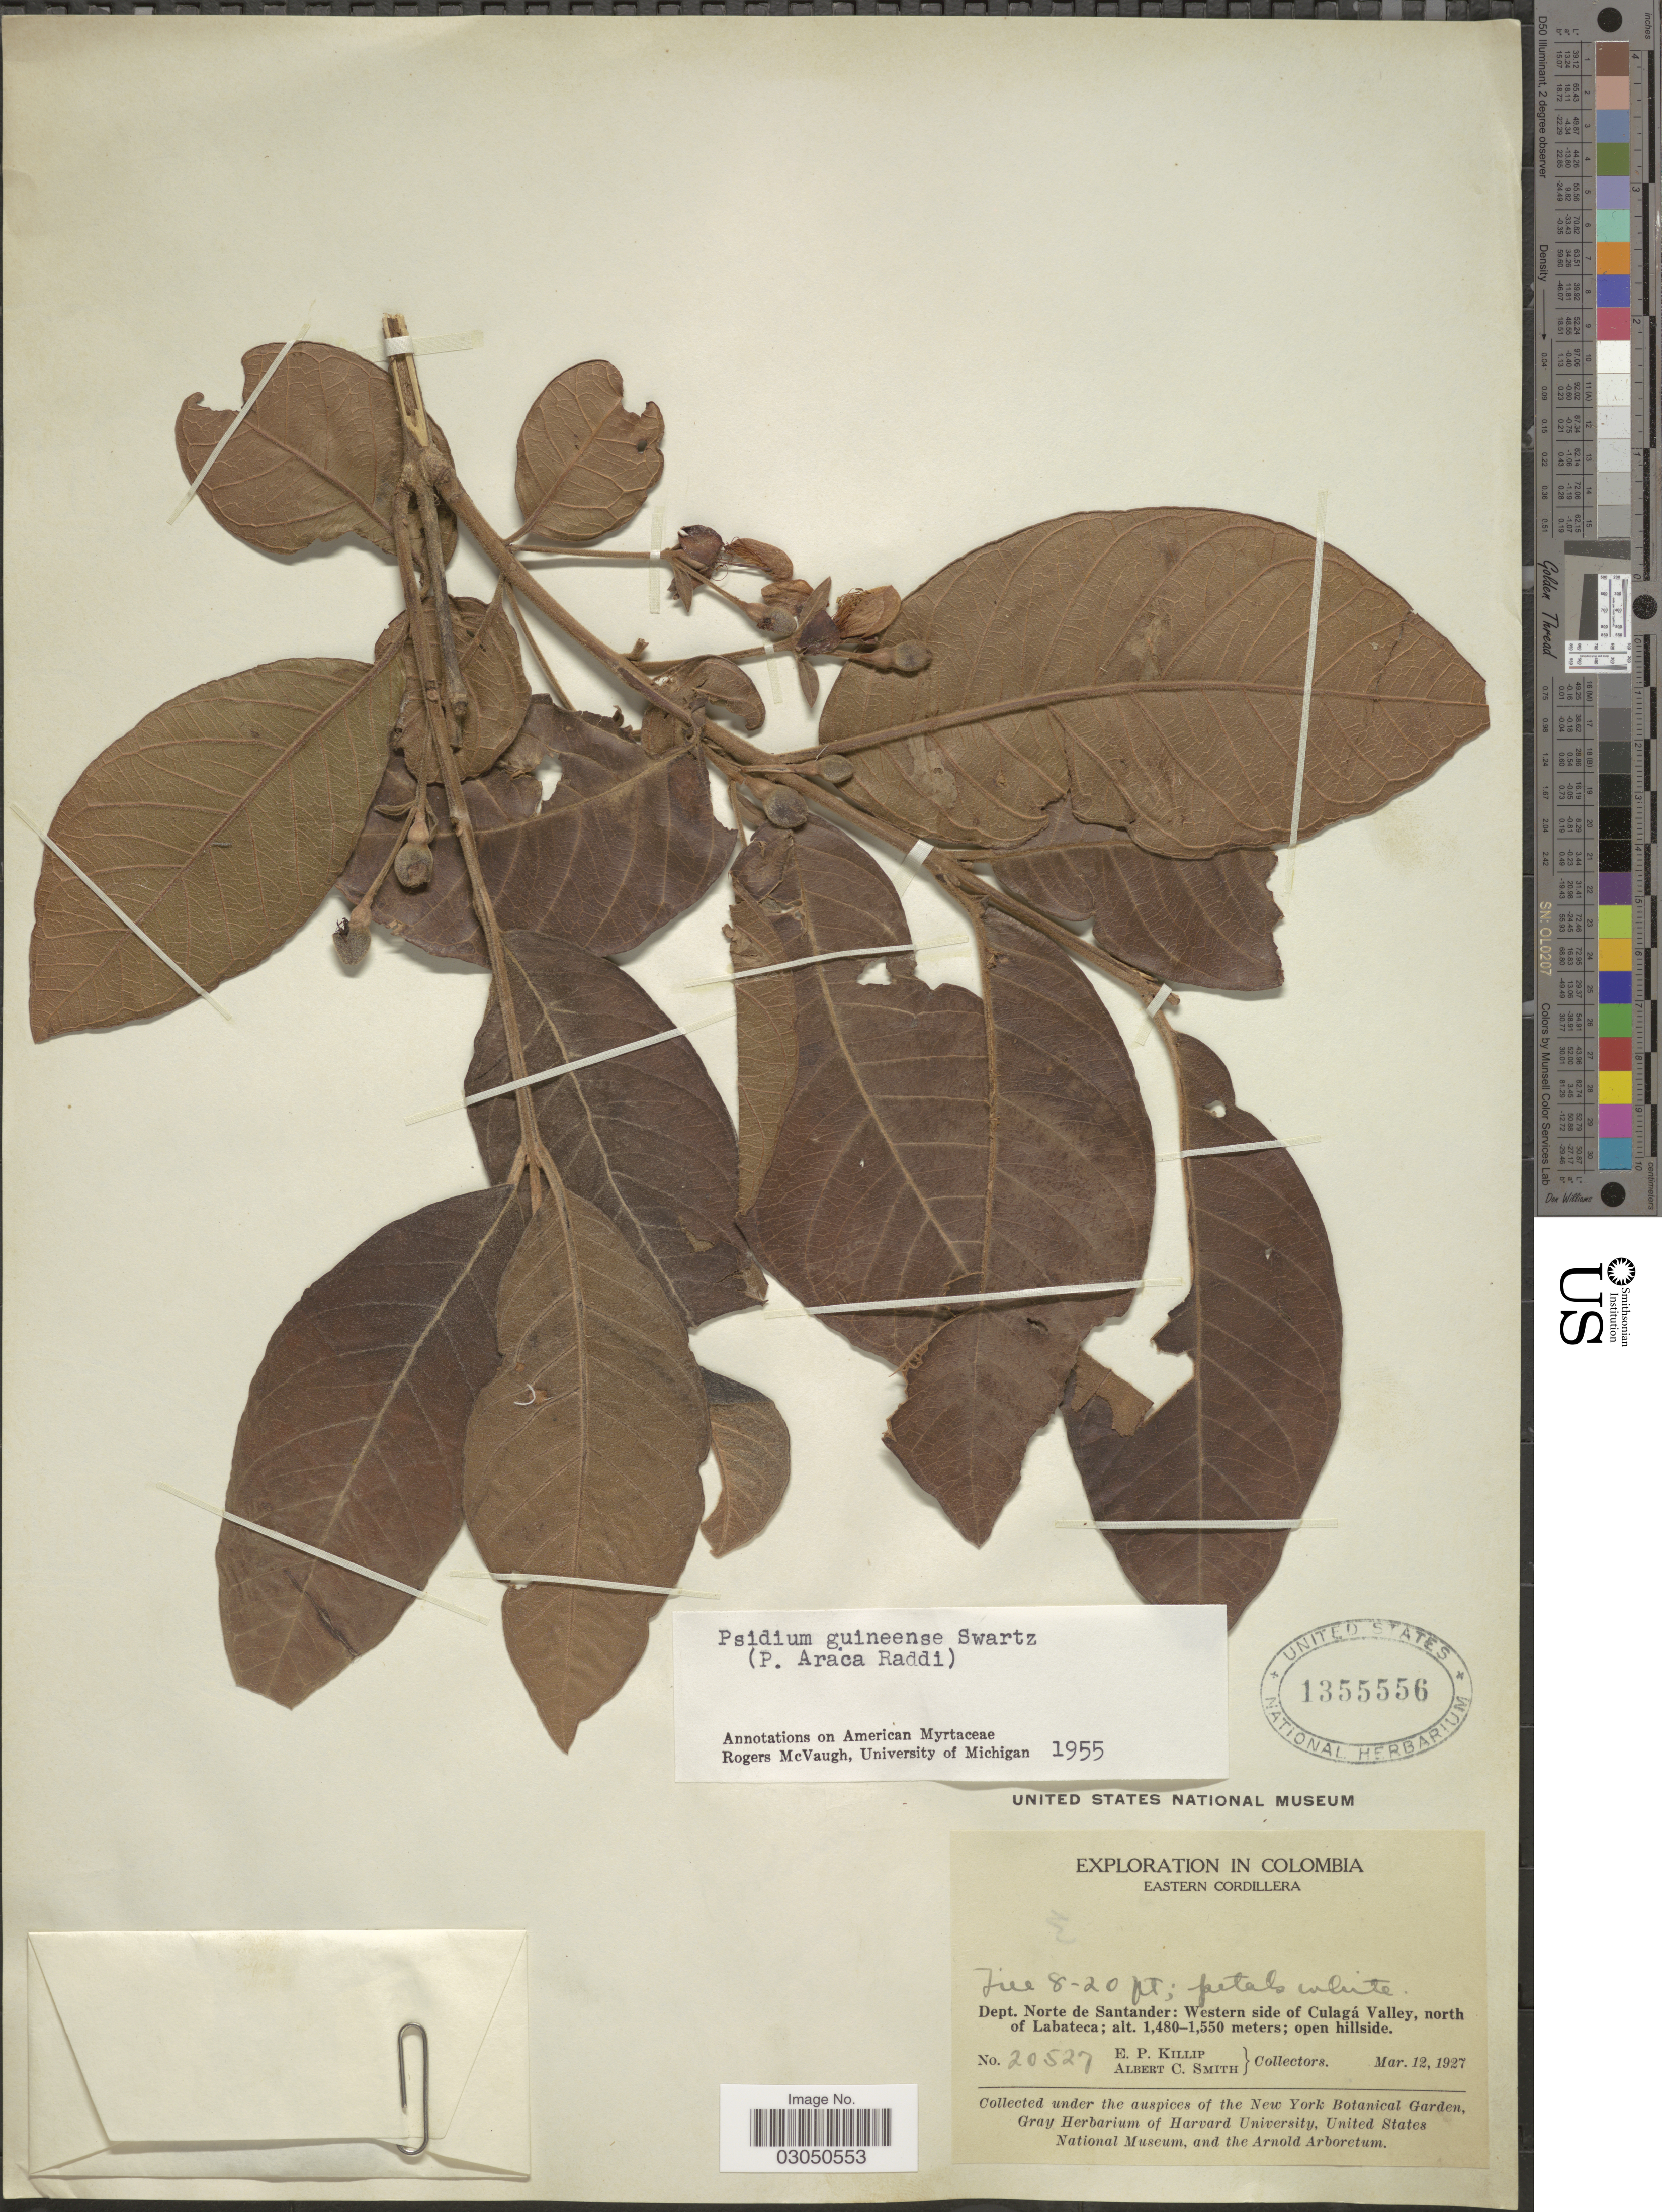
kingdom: Plantae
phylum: Tracheophyta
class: Magnoliopsida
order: Myrtales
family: Myrtaceae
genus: Psidium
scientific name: Psidium guineense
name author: Sw.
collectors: E. P. Killip & A. C. Smith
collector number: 20527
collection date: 1927-03-12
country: Colombia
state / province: Norte de Santander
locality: Eastern Cordillera. Dept. Norte de Santander: Western side of Culagá Valley, north of Labateca.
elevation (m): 1480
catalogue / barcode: US 1355556